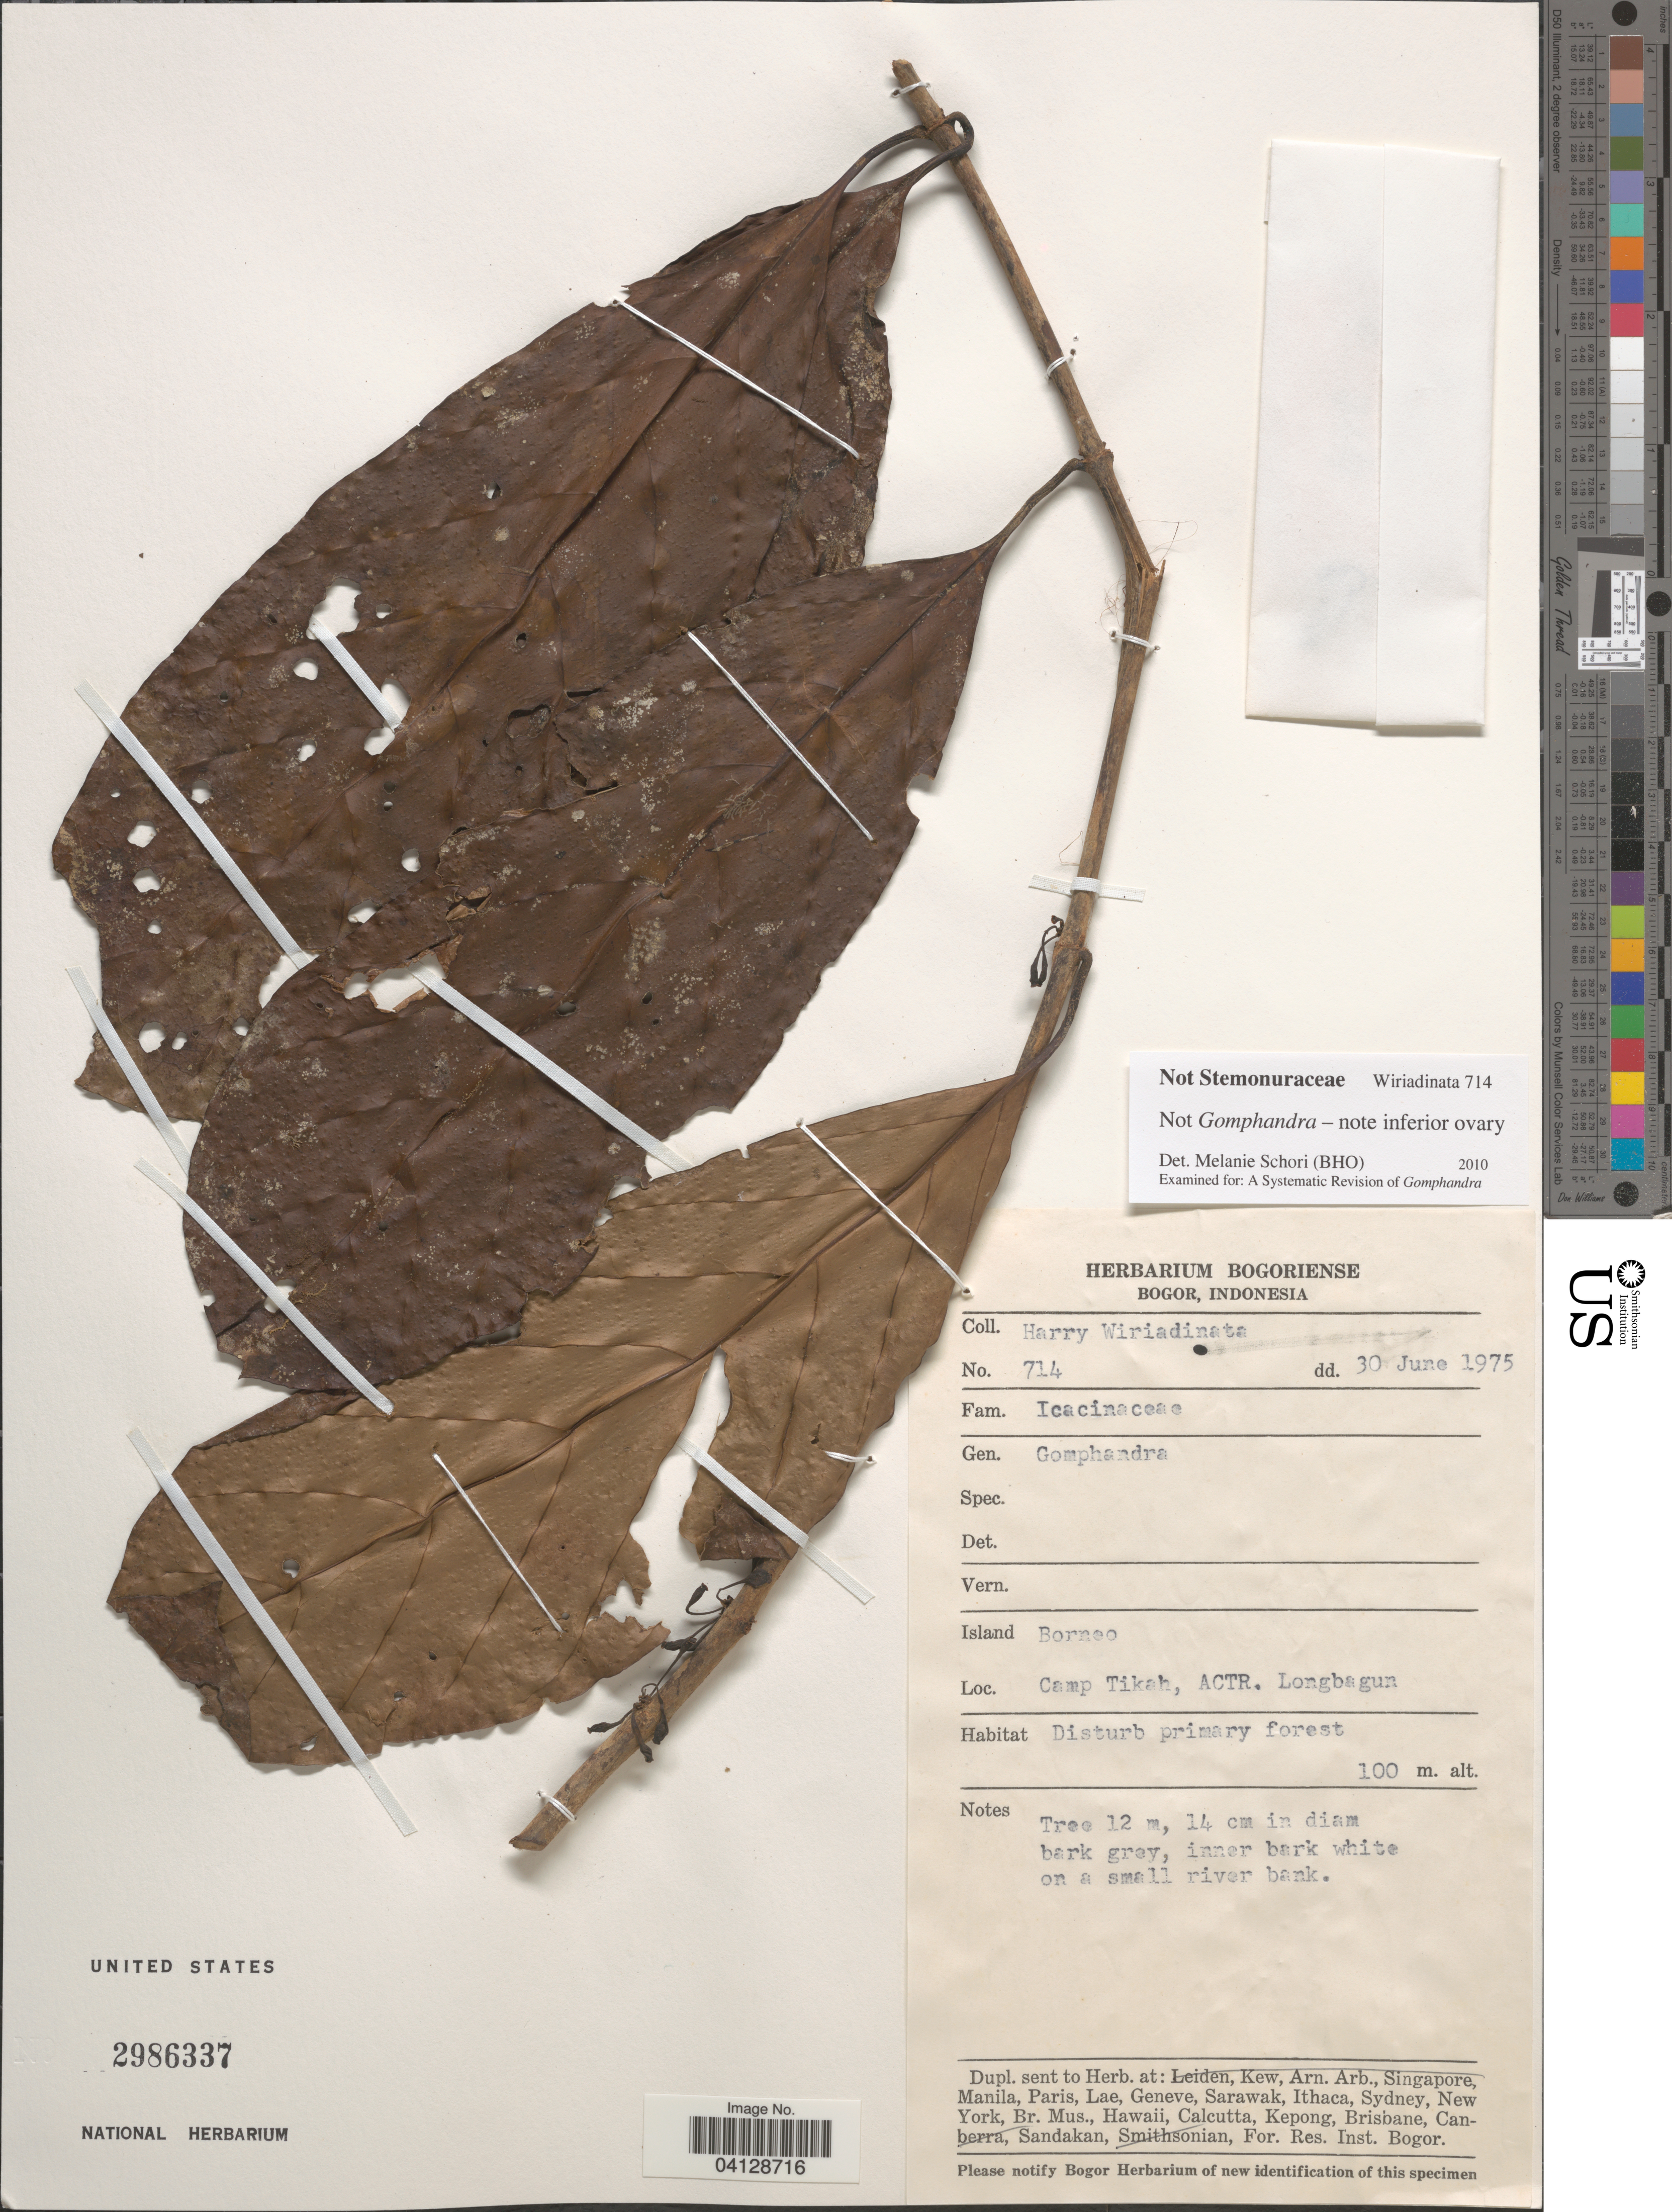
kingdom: Plantae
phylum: Tracheophyta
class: Magnoliopsida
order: Caryophyllales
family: Nyctaginaceae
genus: Pisonia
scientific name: Pisonia sp.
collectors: H. Wiriadinata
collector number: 714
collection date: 1975-06-30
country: Indonesia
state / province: Kalimantan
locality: Island Borneo. Camp Tikah, ACTR. Longbagun.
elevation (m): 100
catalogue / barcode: US 2986337